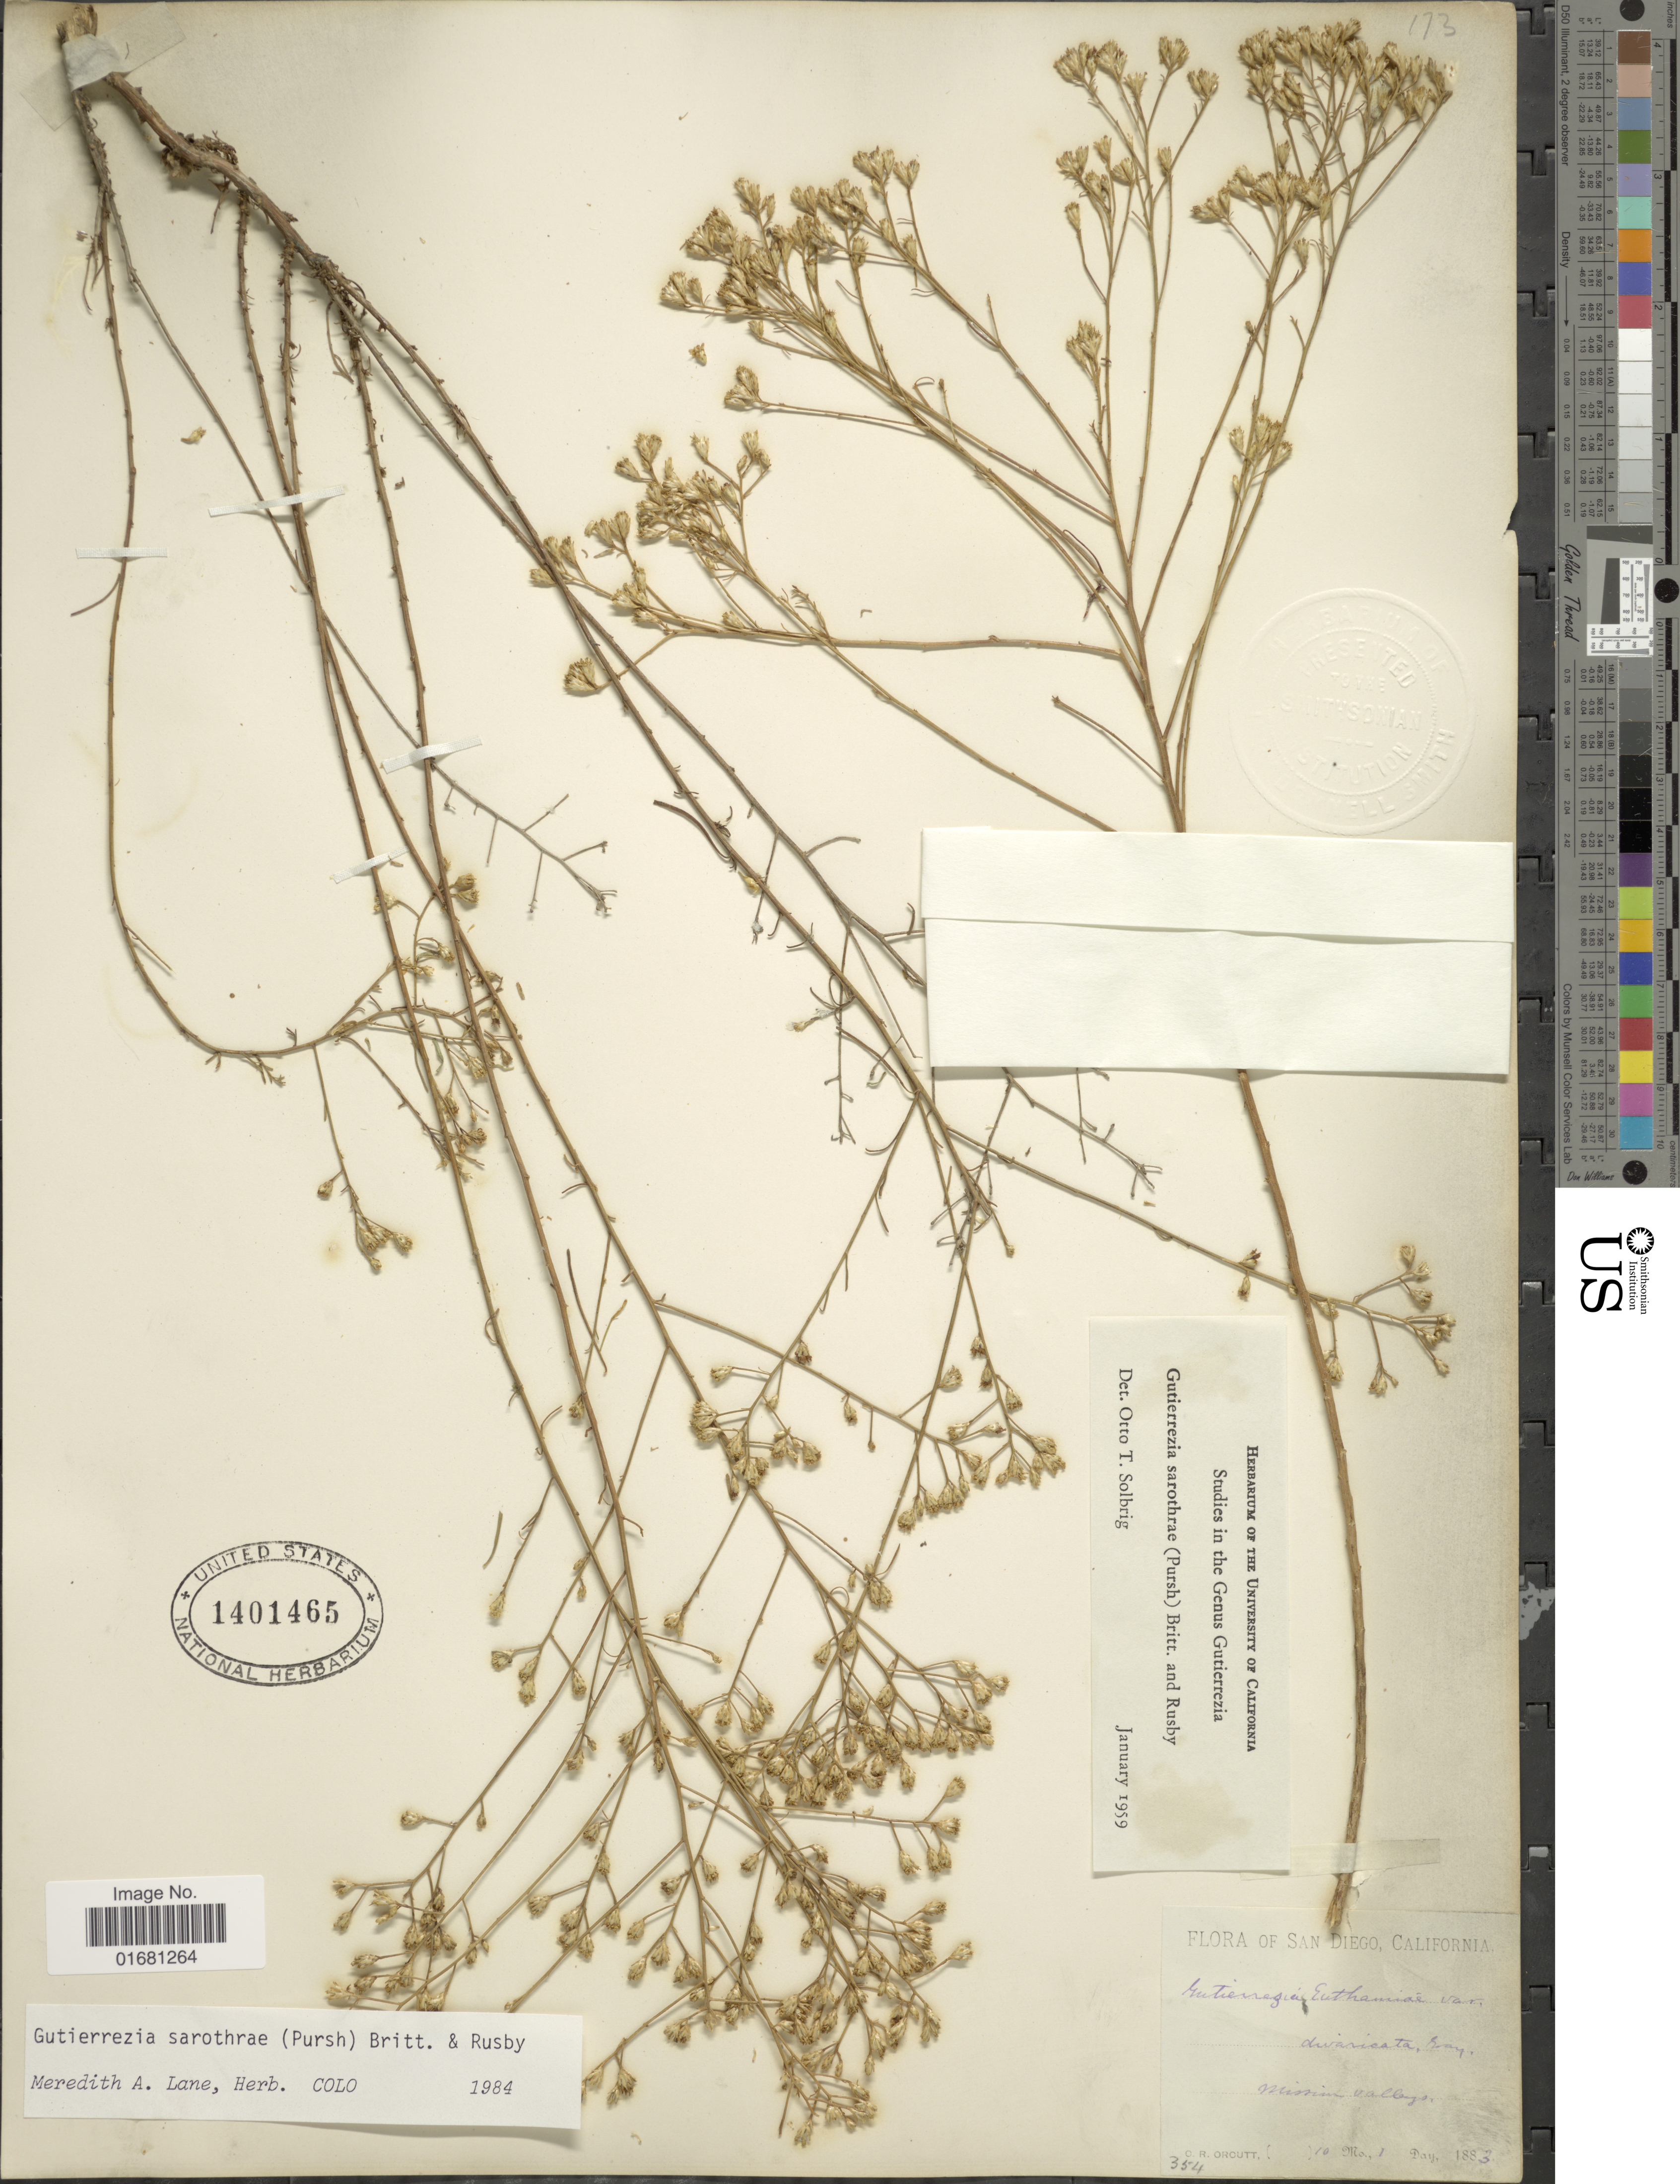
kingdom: Plantae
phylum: Tracheophyta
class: Magnoliopsida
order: Asterales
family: Asteraceae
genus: Gutierrezia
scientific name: Gutierrezia sarothrae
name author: (Pursh) Britton & Rusby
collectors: C. R. Orcutt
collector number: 354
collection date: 1883-10-01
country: United States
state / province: California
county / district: San Diego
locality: San Diego, California. Mission Valley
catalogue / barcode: US 1401465